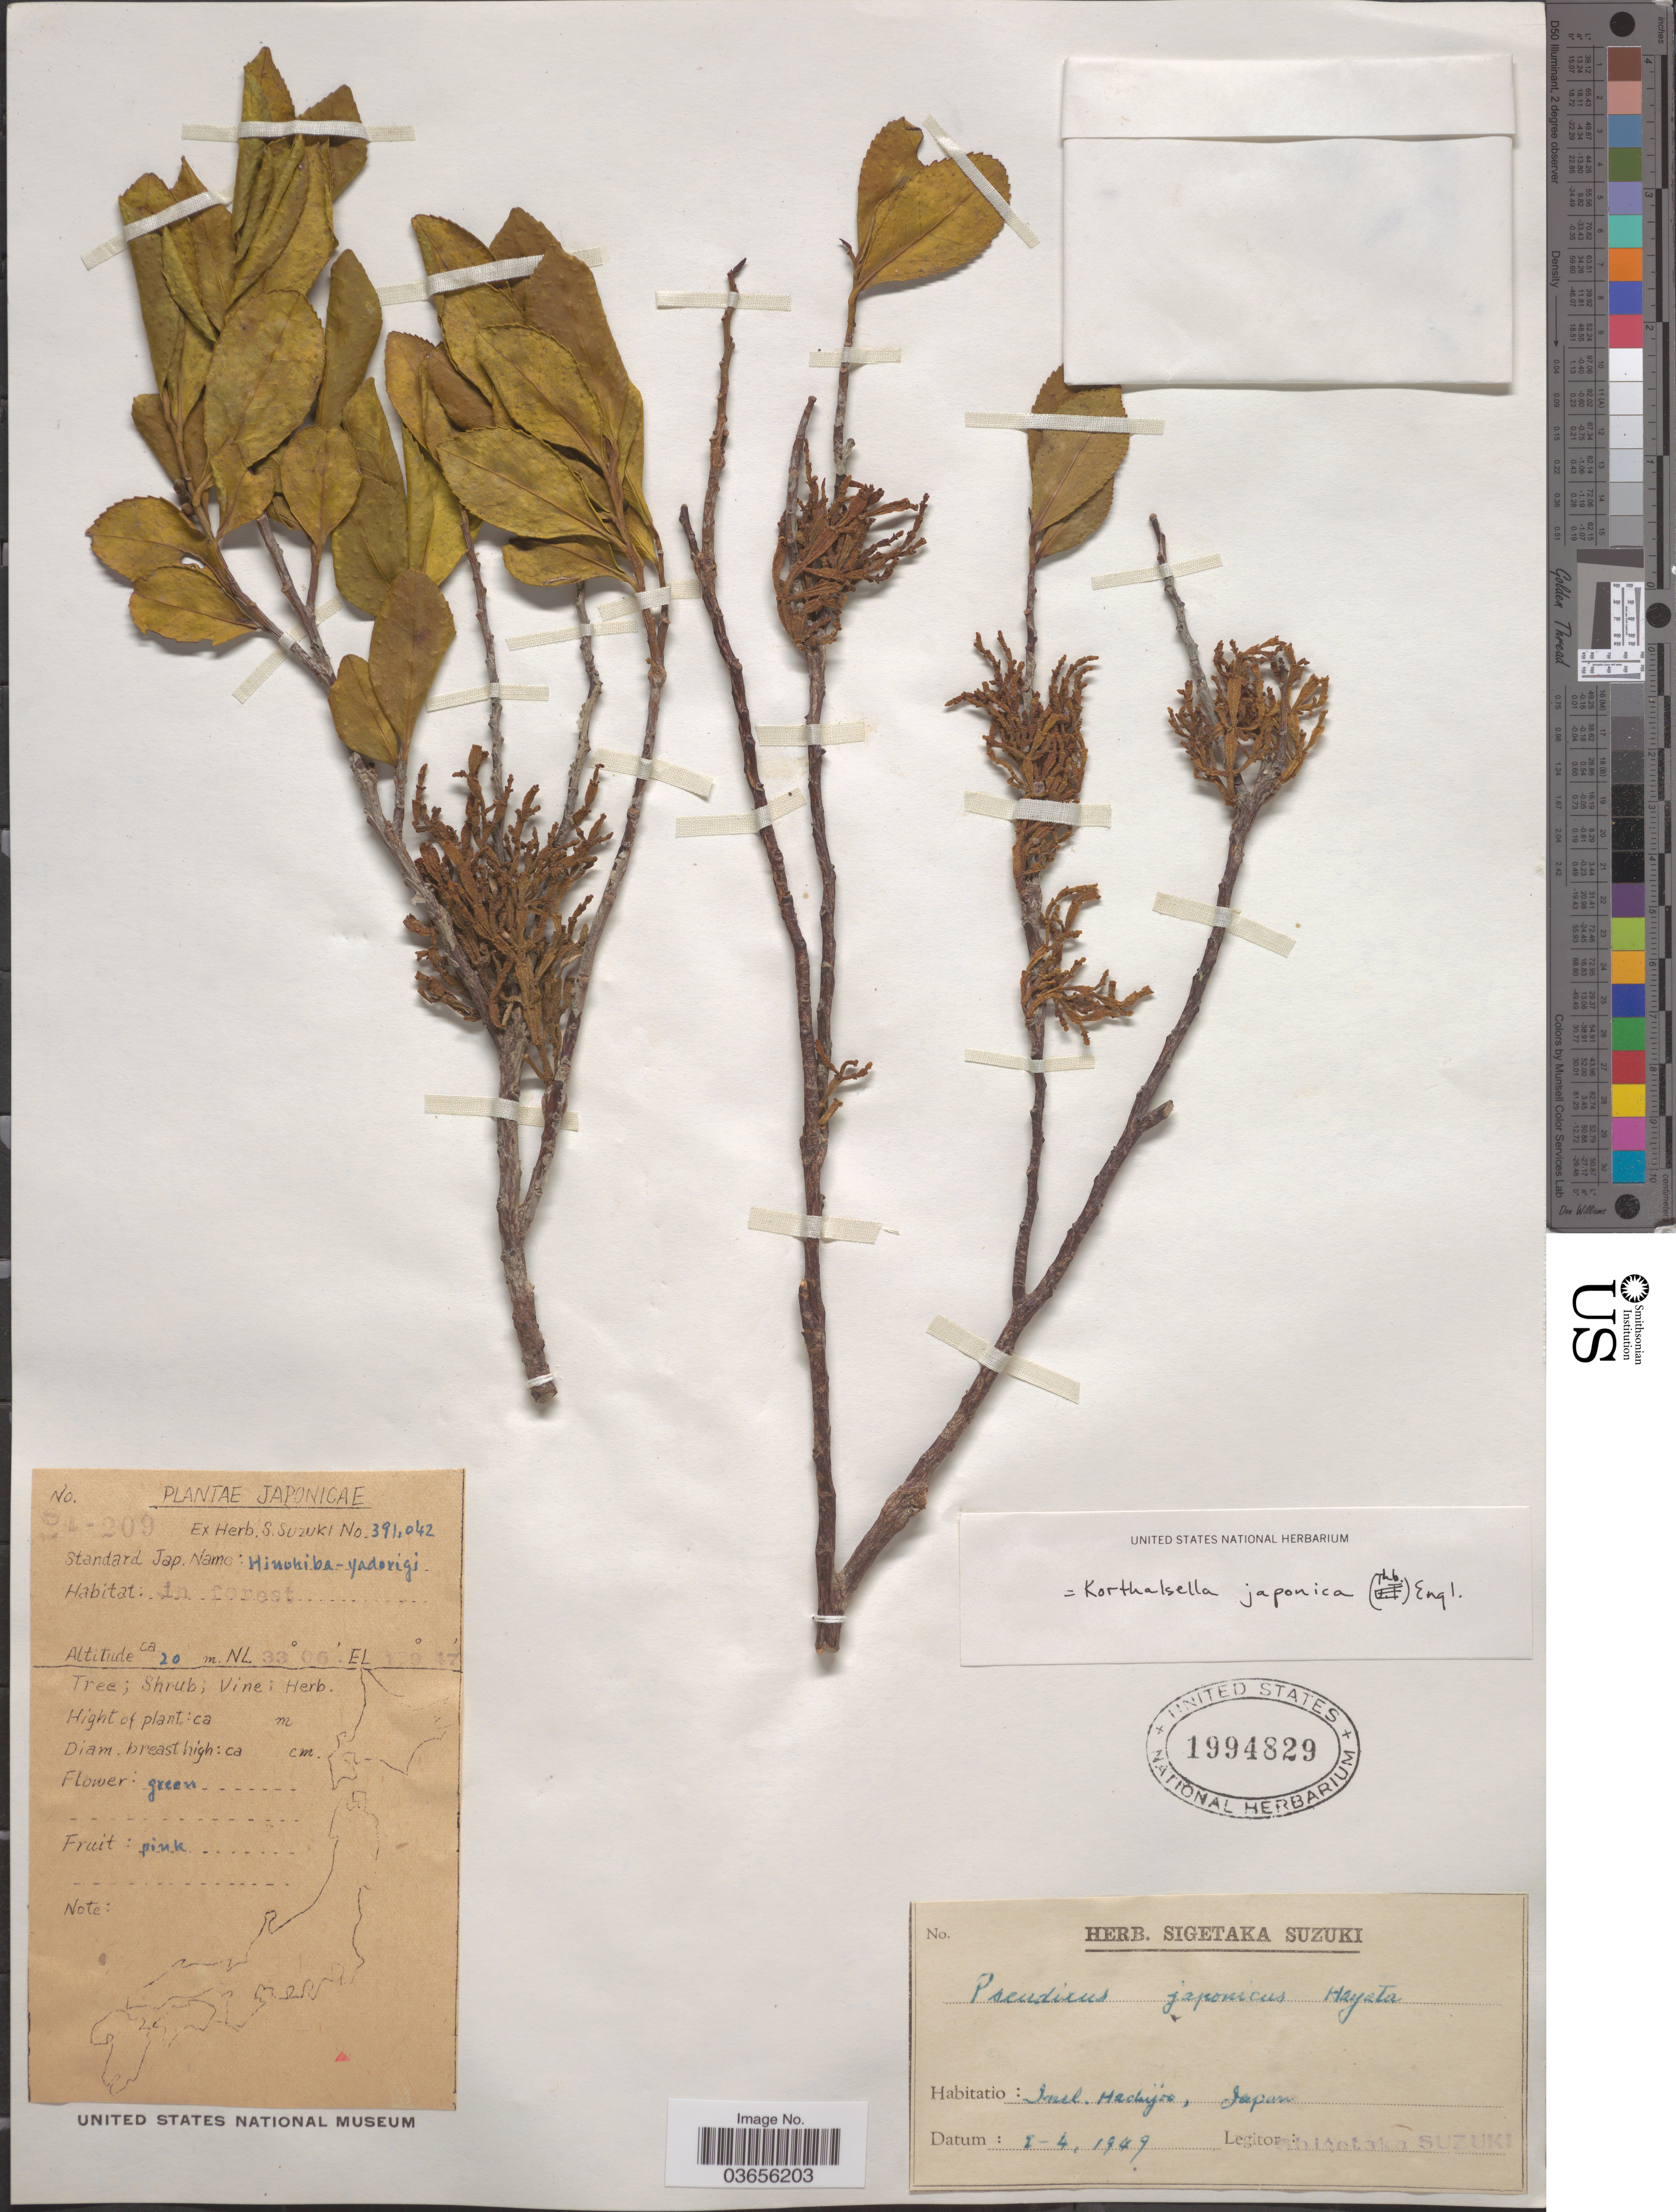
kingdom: Plantae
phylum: Tracheophyta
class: Magnoliopsida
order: Santalales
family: Viscaceae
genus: Korthalsella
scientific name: Korthalsella japonica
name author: (Thunb.) Engl.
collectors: S. Suzuki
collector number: Si-209*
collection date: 1949-04-09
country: Japan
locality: Insl. Hachijoo.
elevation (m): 20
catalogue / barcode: US 1994829